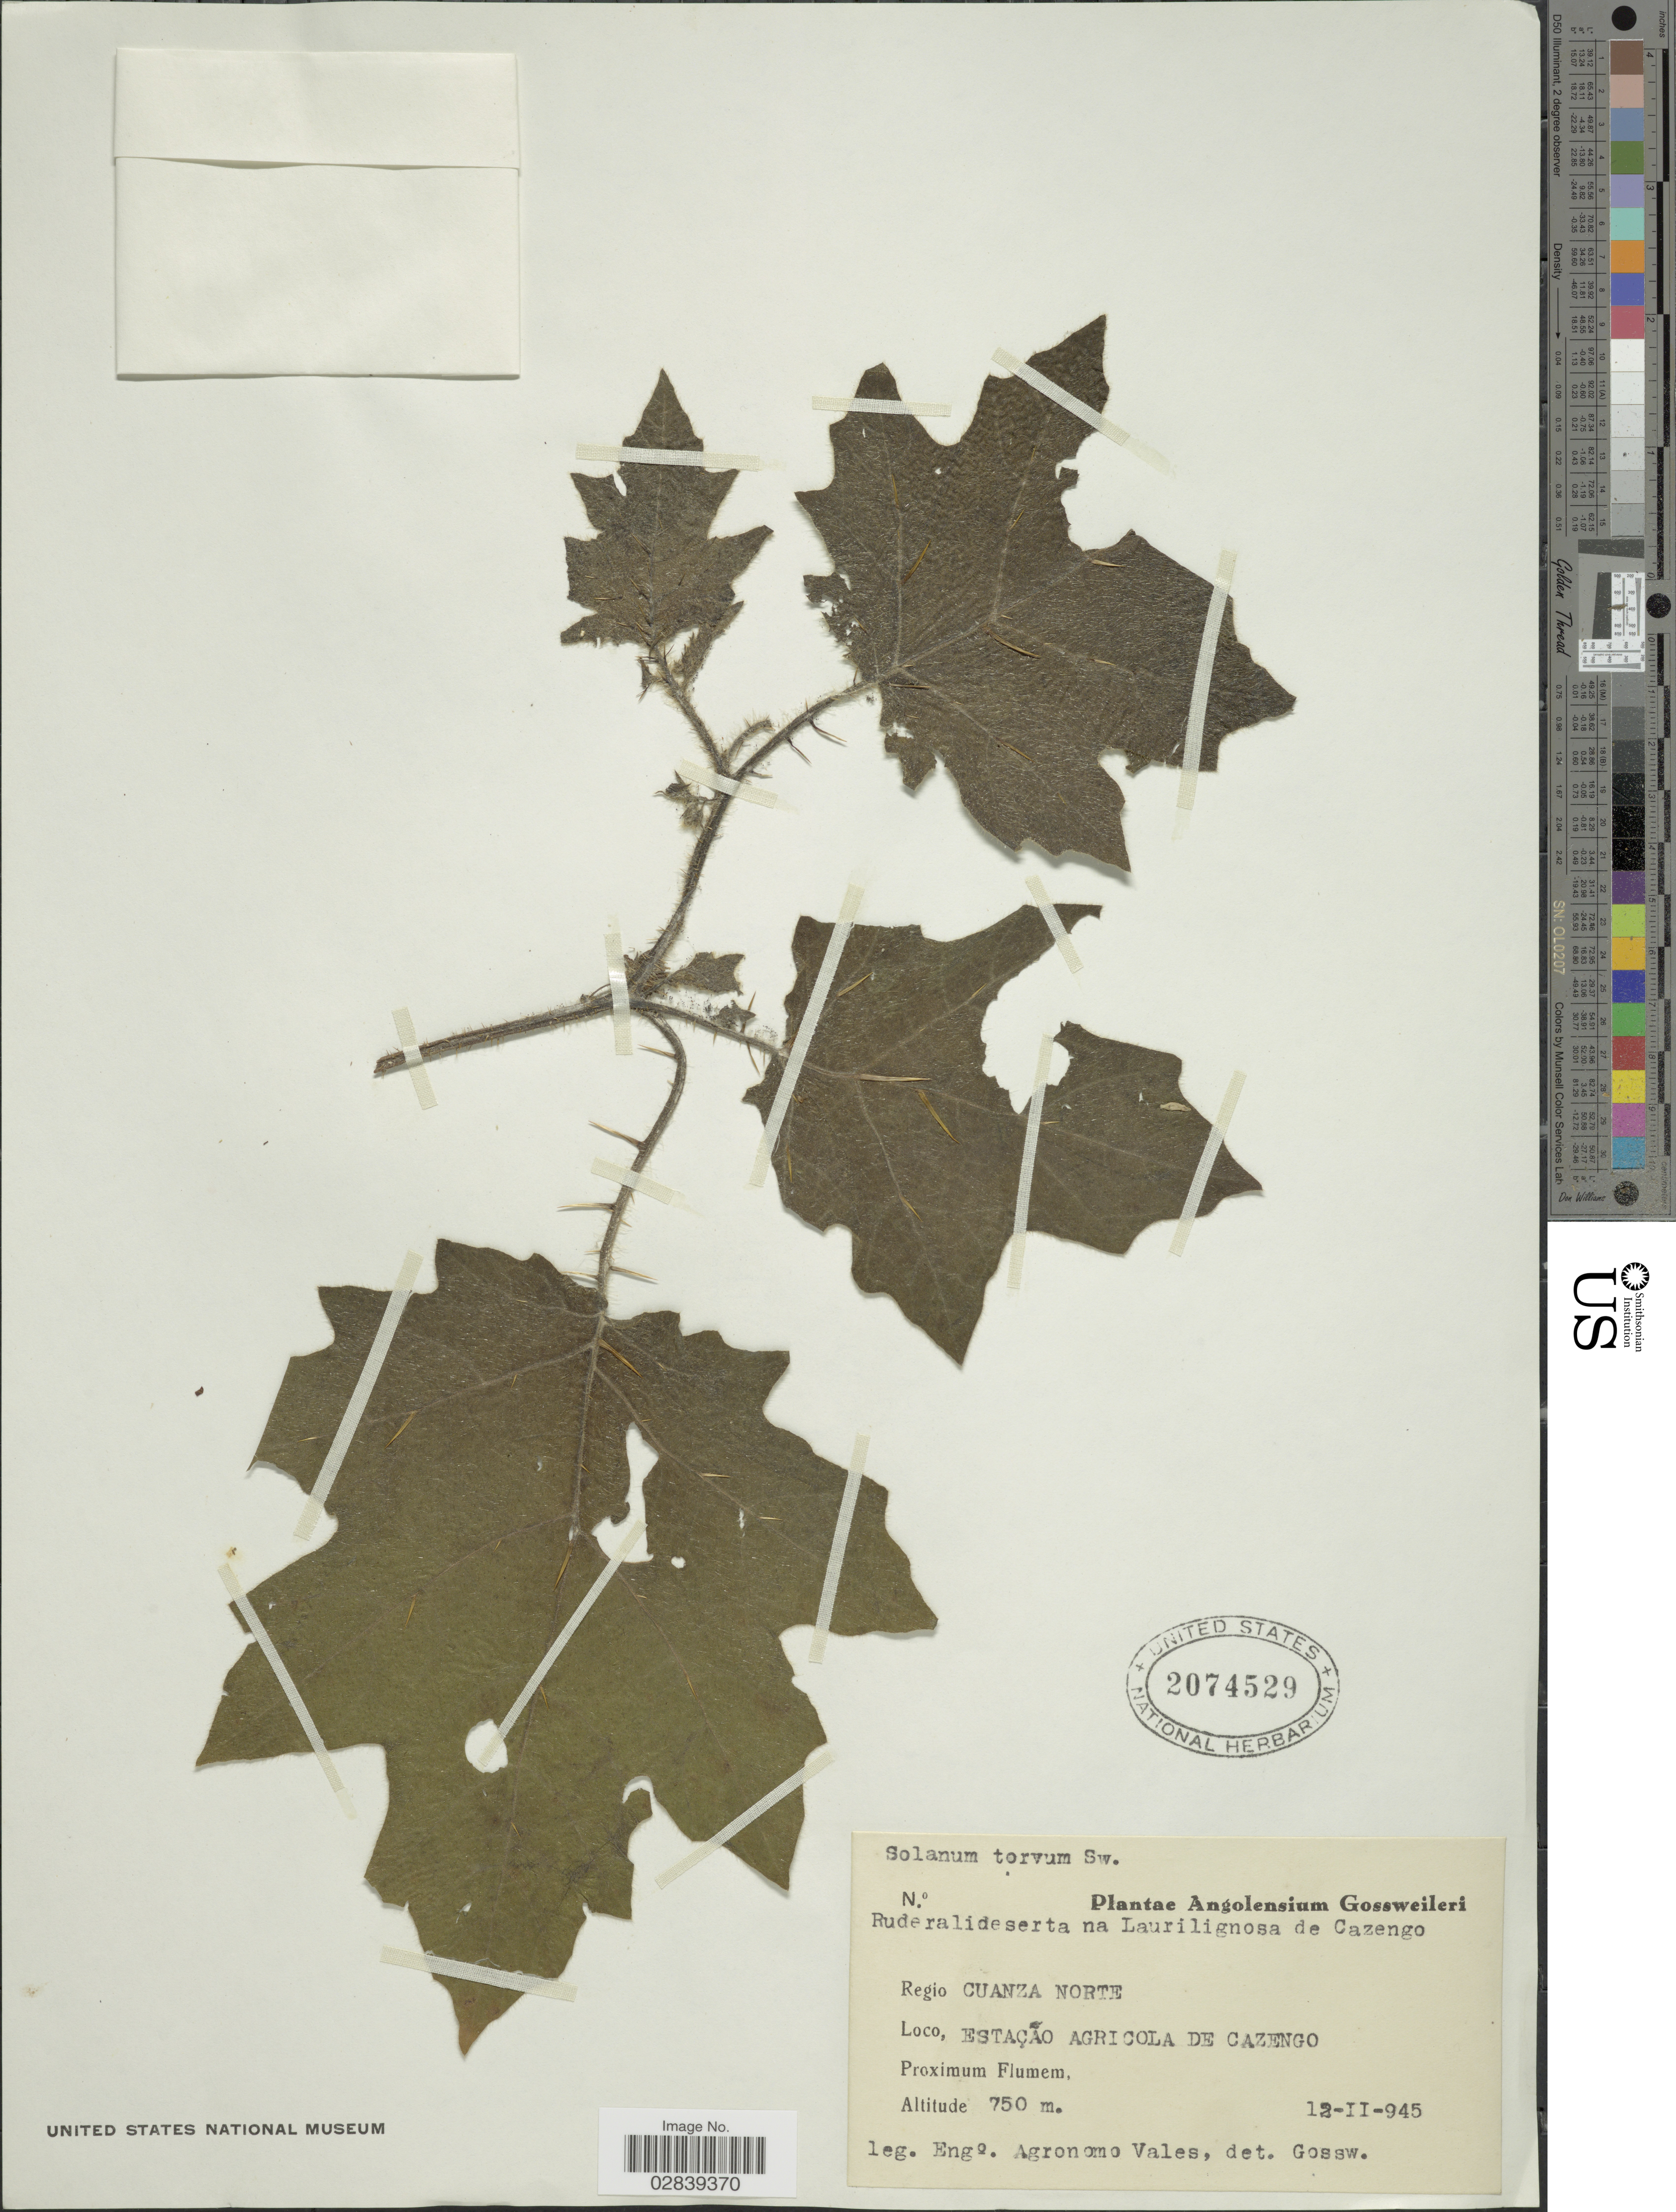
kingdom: Plantae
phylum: Tracheophyta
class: Magnoliopsida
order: Solanales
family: Solanaceae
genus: Solanum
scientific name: Solanum torvum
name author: Sw.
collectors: E. Vales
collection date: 1945-02-12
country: Angola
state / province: Cuanza Norte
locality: Regio Cuanza Norte, Estação Agricola de Cazengo.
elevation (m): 750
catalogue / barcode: US 2074529